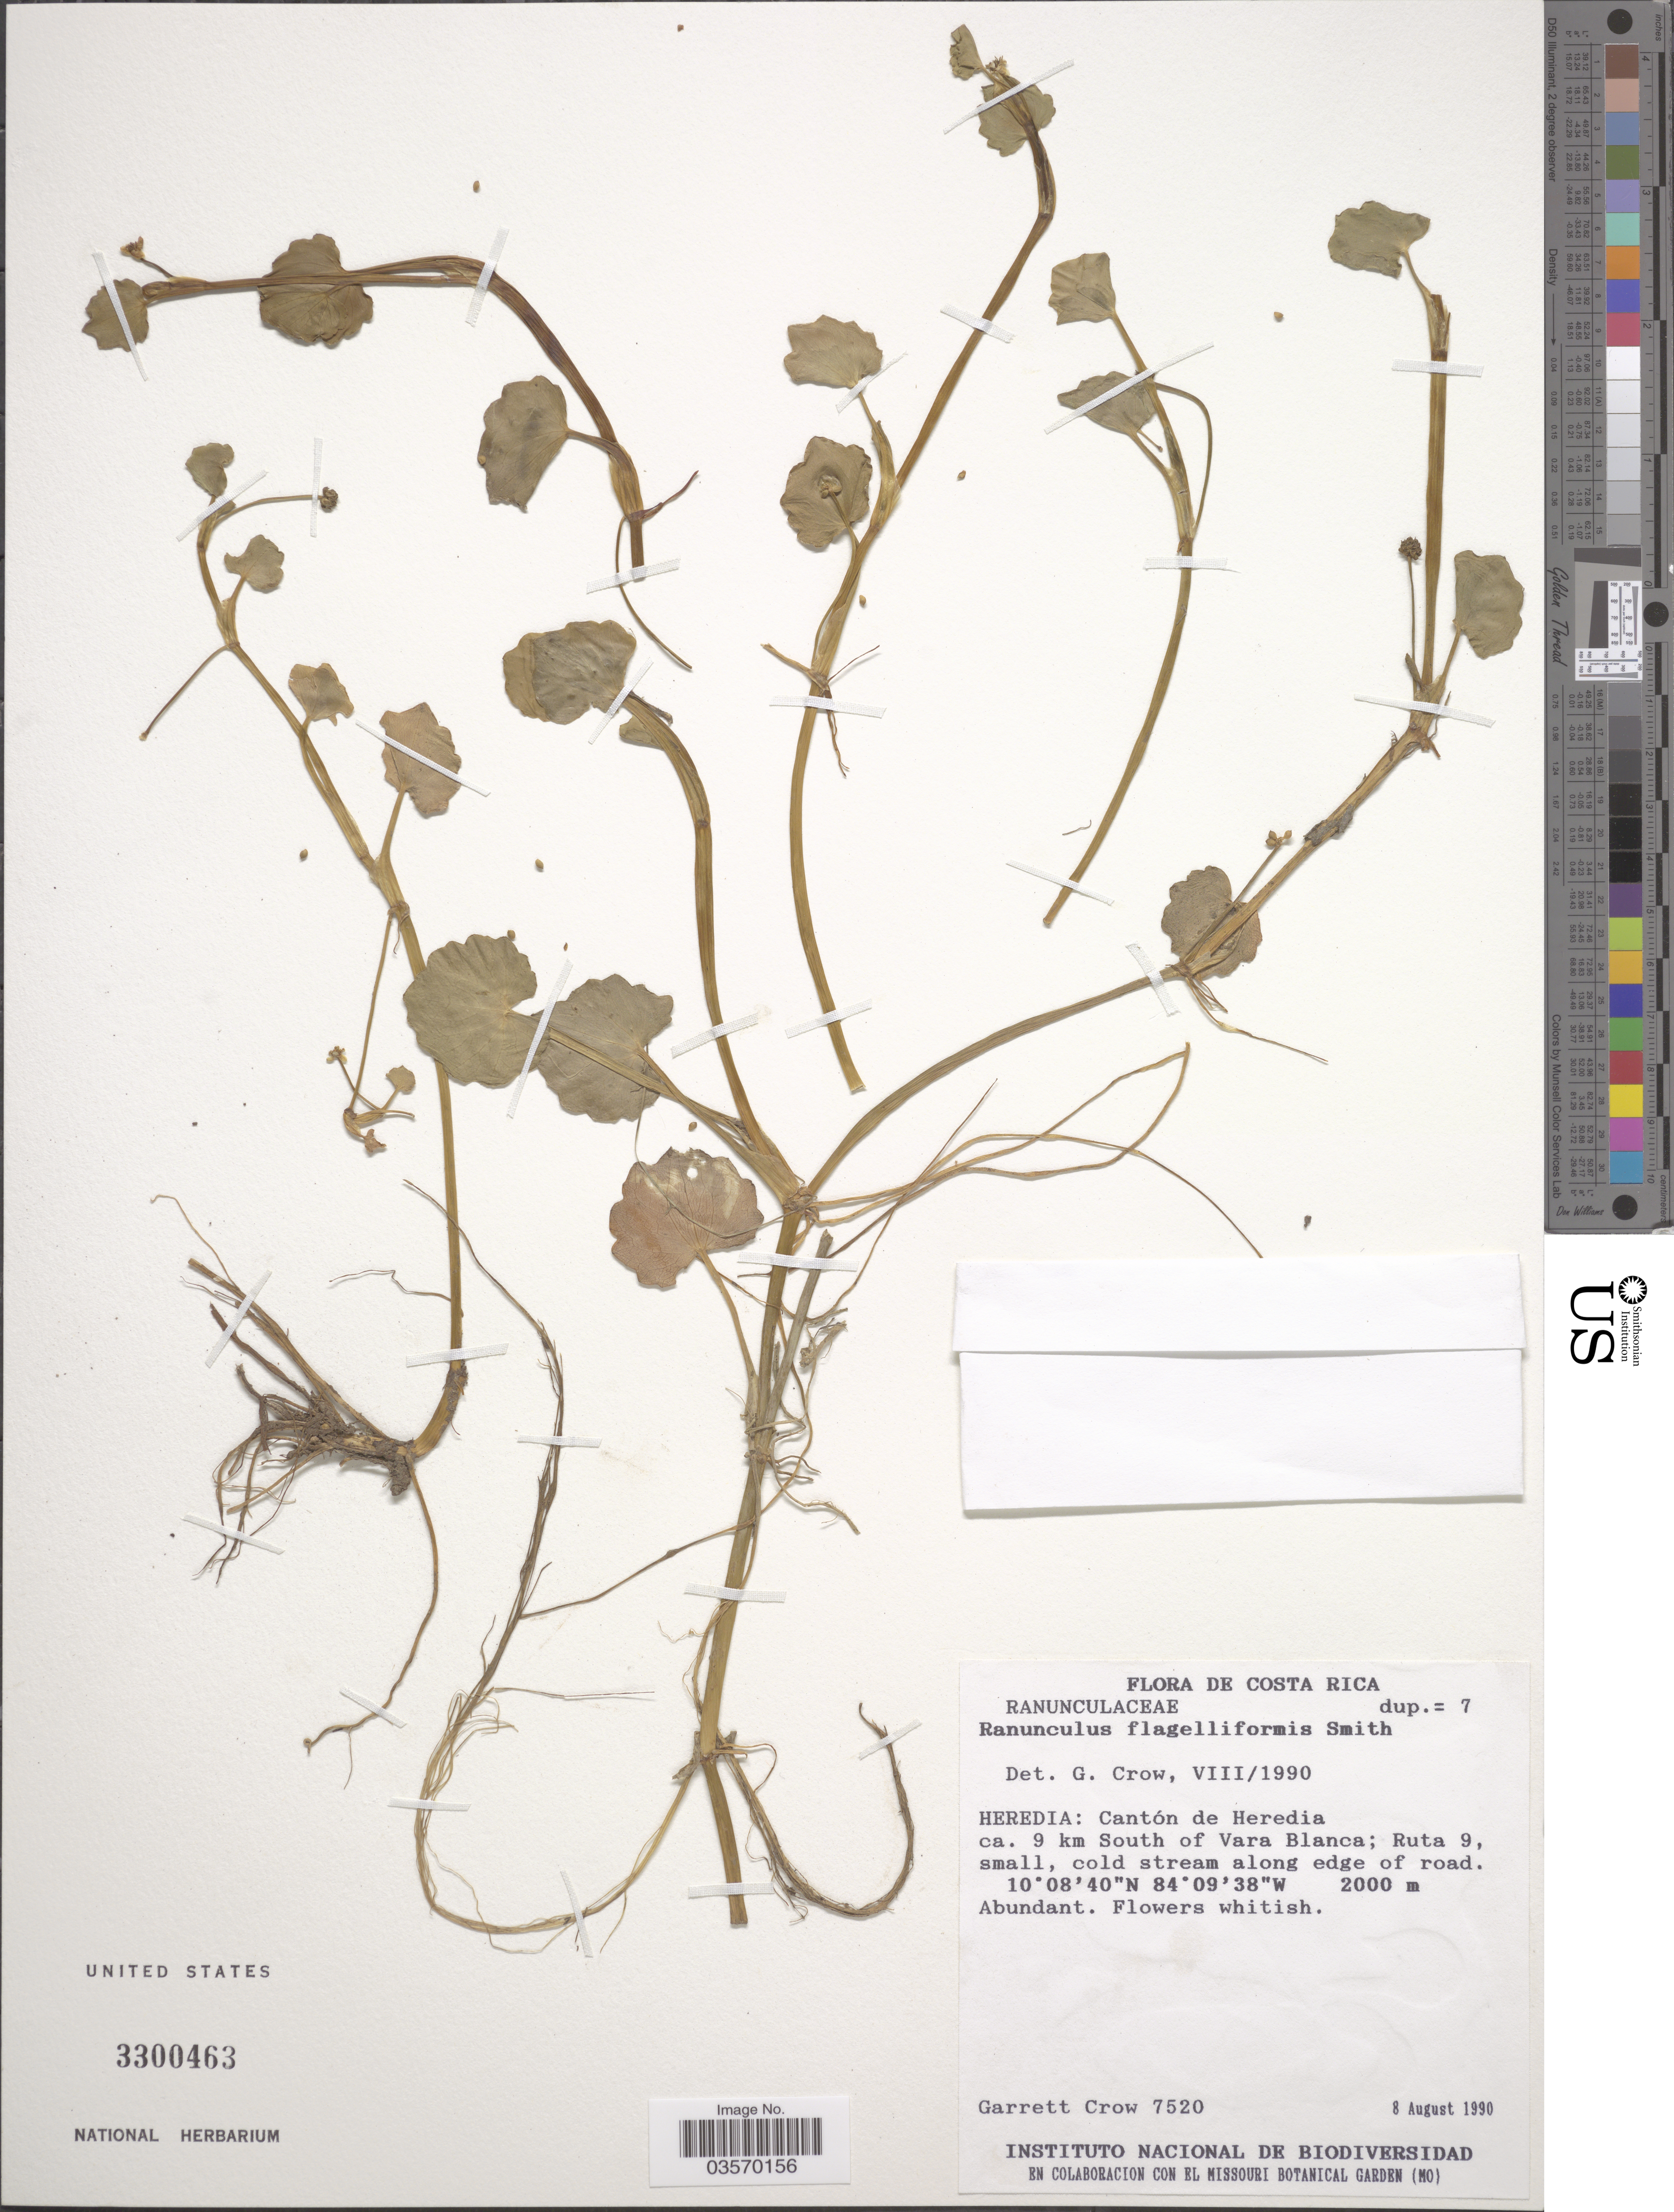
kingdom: Plantae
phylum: Tracheophyta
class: Magnoliopsida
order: Ranunculales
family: Ranunculaceae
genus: Ranunculus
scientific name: Ranunculus flagelliformis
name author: Sm.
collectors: G. E. Crow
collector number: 7520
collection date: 1990-08-08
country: Costa Rica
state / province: Heredia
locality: Cantón de Heredia ca. 9 km South of Vara Blanca; Ruta 9.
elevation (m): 2000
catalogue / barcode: US 3300463